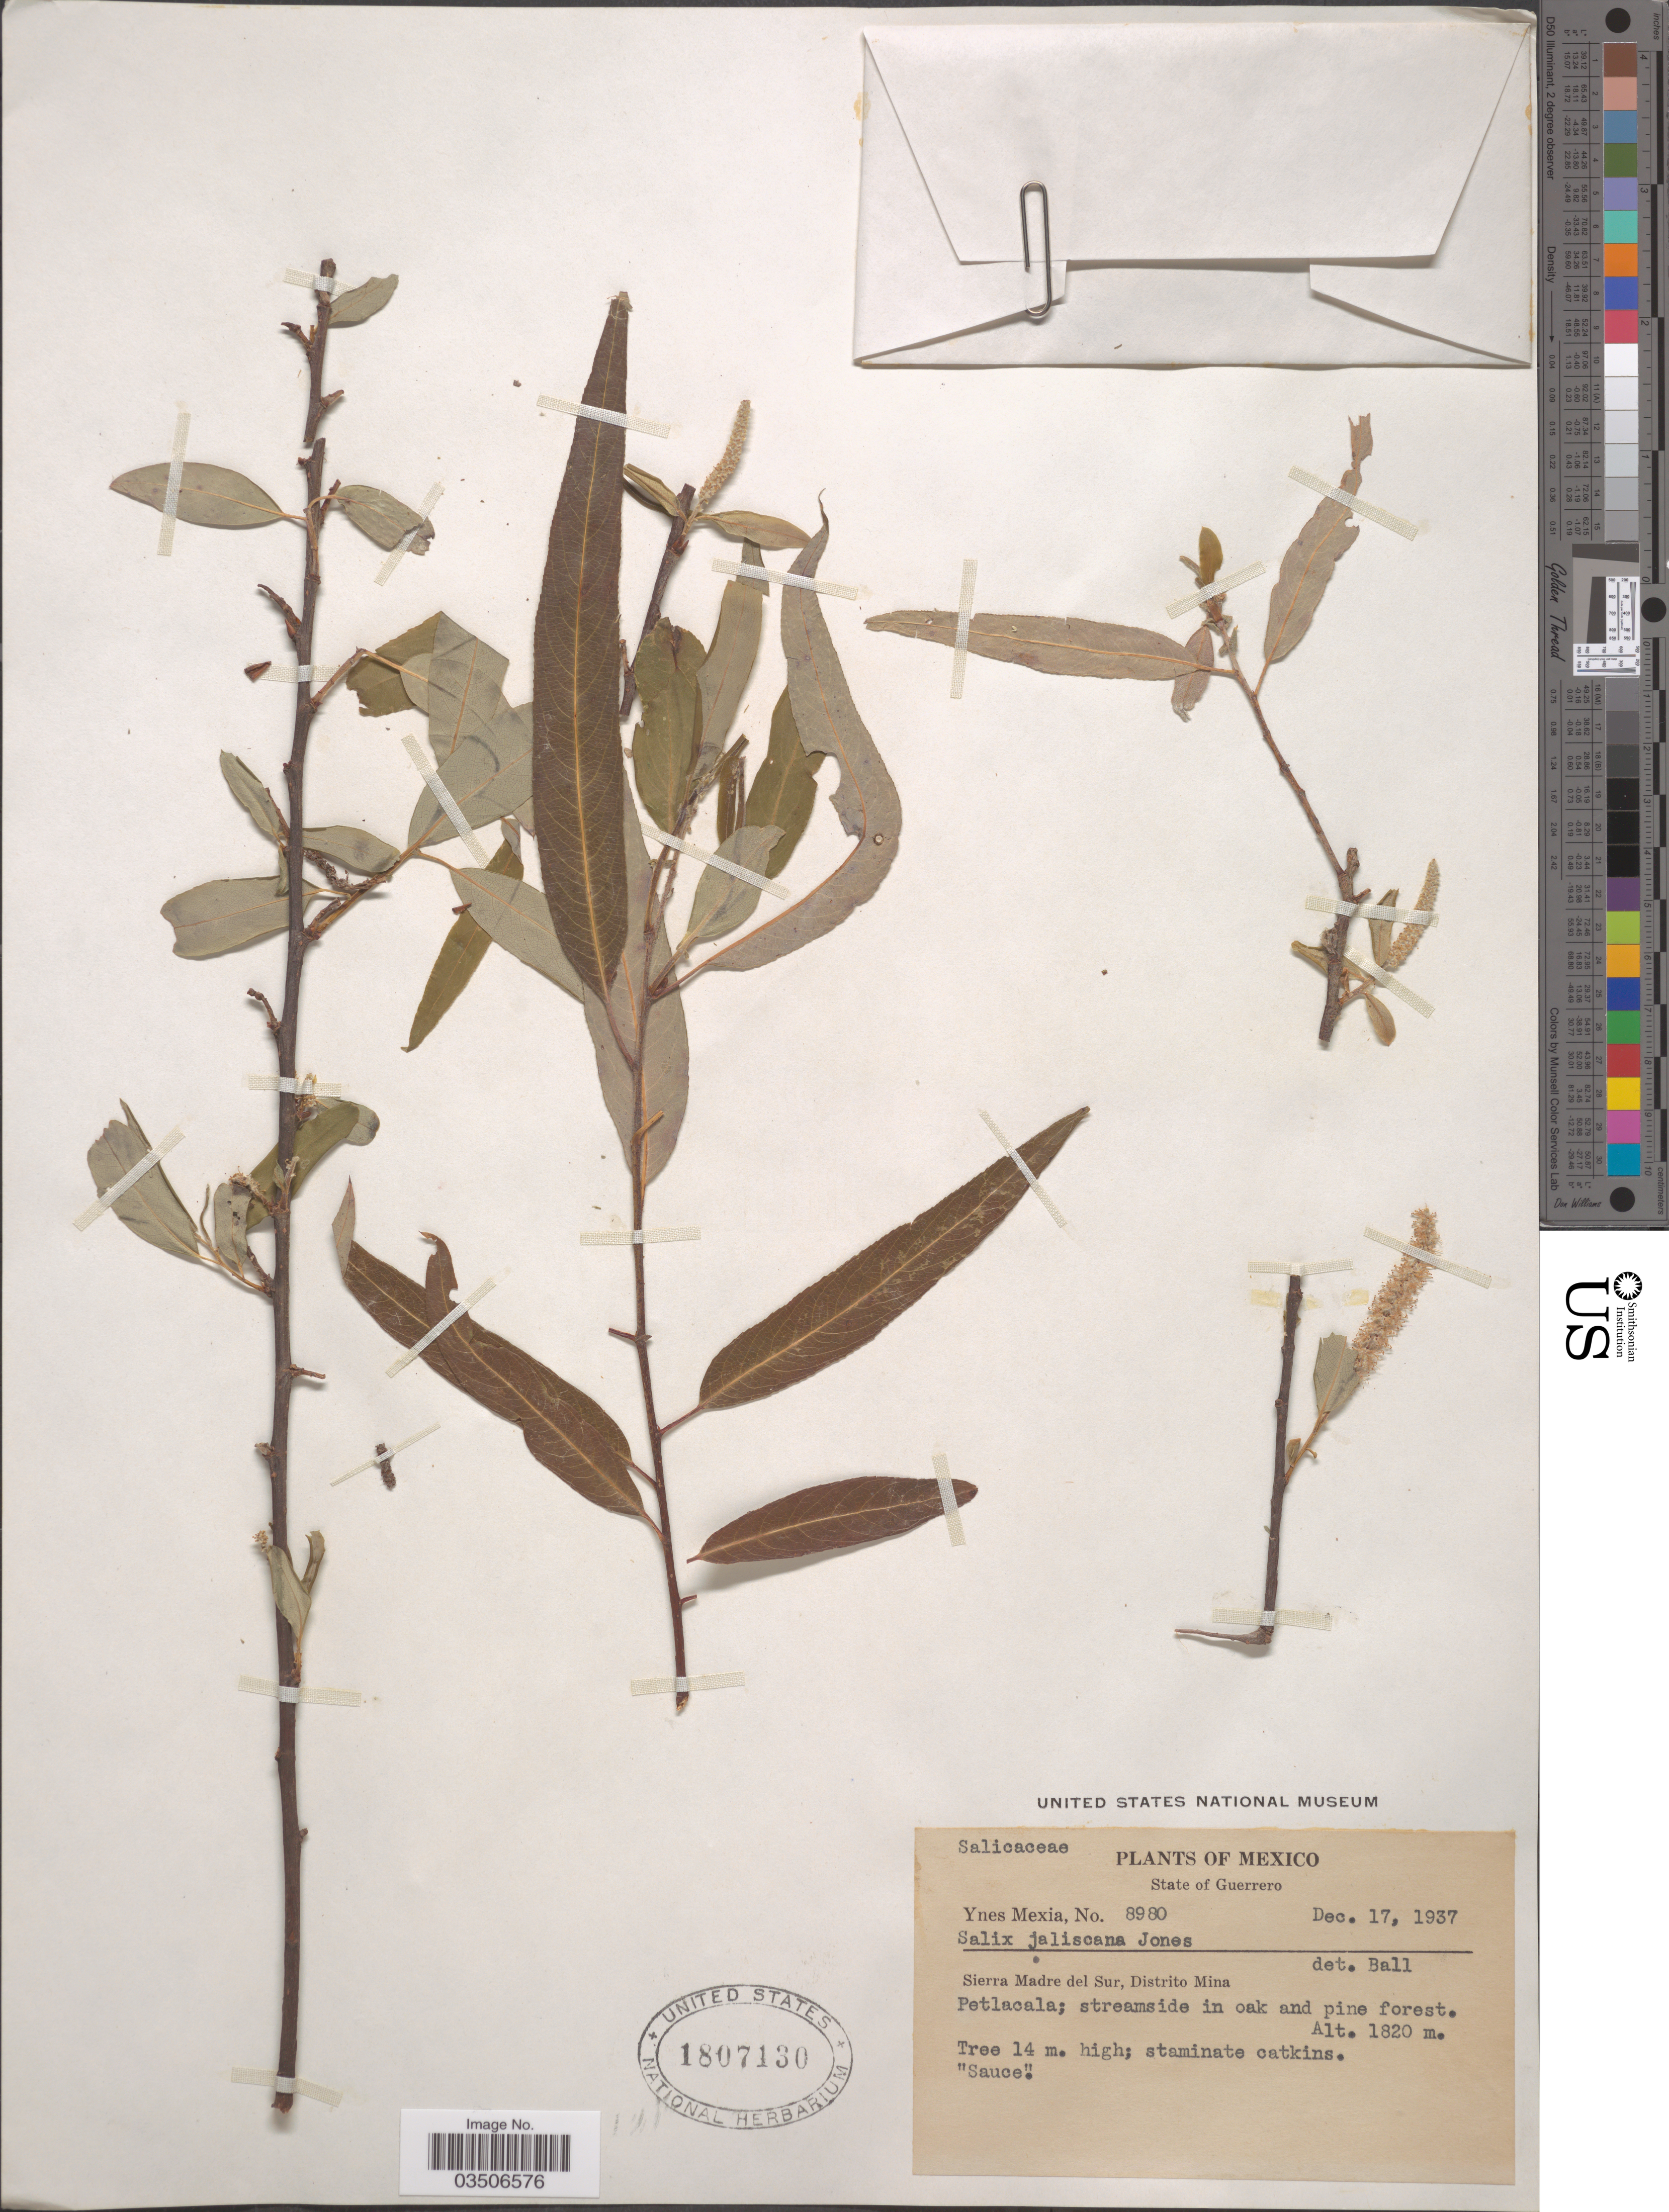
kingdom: Plantae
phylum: Tracheophyta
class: Magnoliopsida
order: Malpighiales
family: Salicaceae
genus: Salix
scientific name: Salix jaliscana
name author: M.E. Jones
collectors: Y. Mexia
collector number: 8980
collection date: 1937-12-17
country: Mexico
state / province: Guerrero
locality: Sierra Madre del Sur, Distrito Mina. Petlacala.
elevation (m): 1820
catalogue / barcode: US 1807130